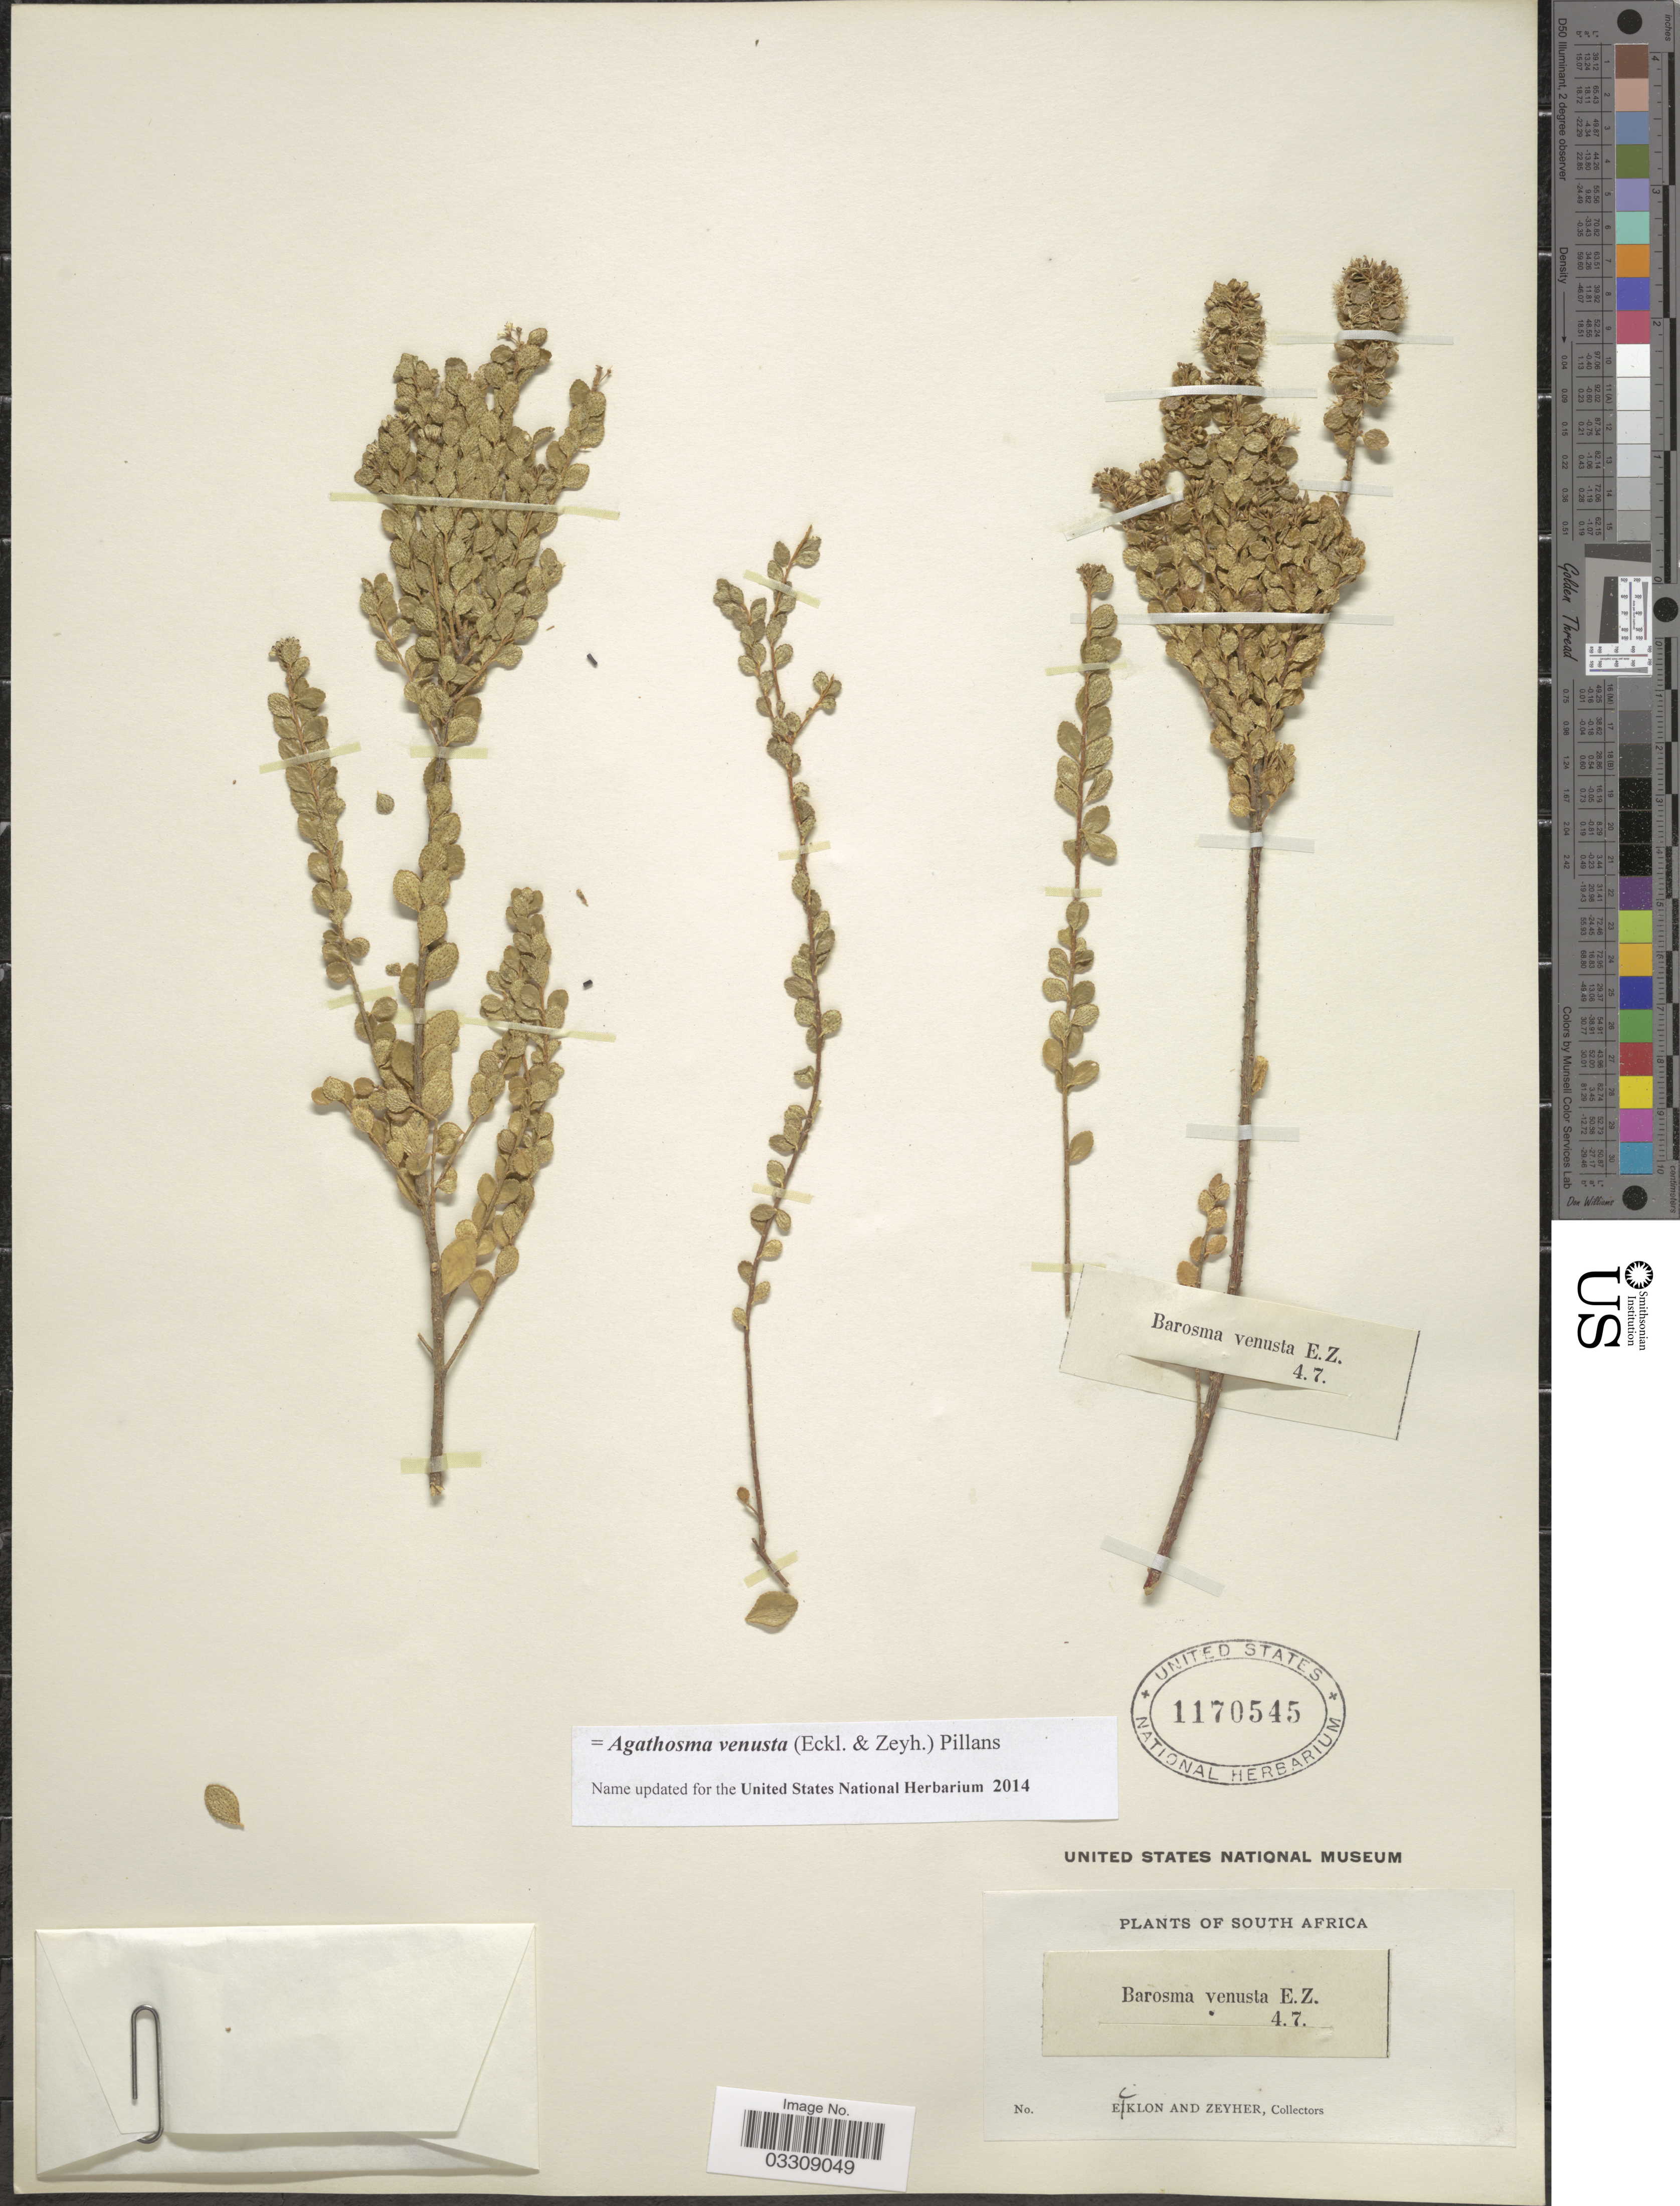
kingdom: Plantae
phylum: Tracheophyta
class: Magnoliopsida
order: Sapindales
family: Rutaceae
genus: Agathosma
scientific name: Agathosma venusta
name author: (Eckl. & Zeyh.) Pillans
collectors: -. Ecklon & -. Zeyher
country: South Africa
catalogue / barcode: US 1170545